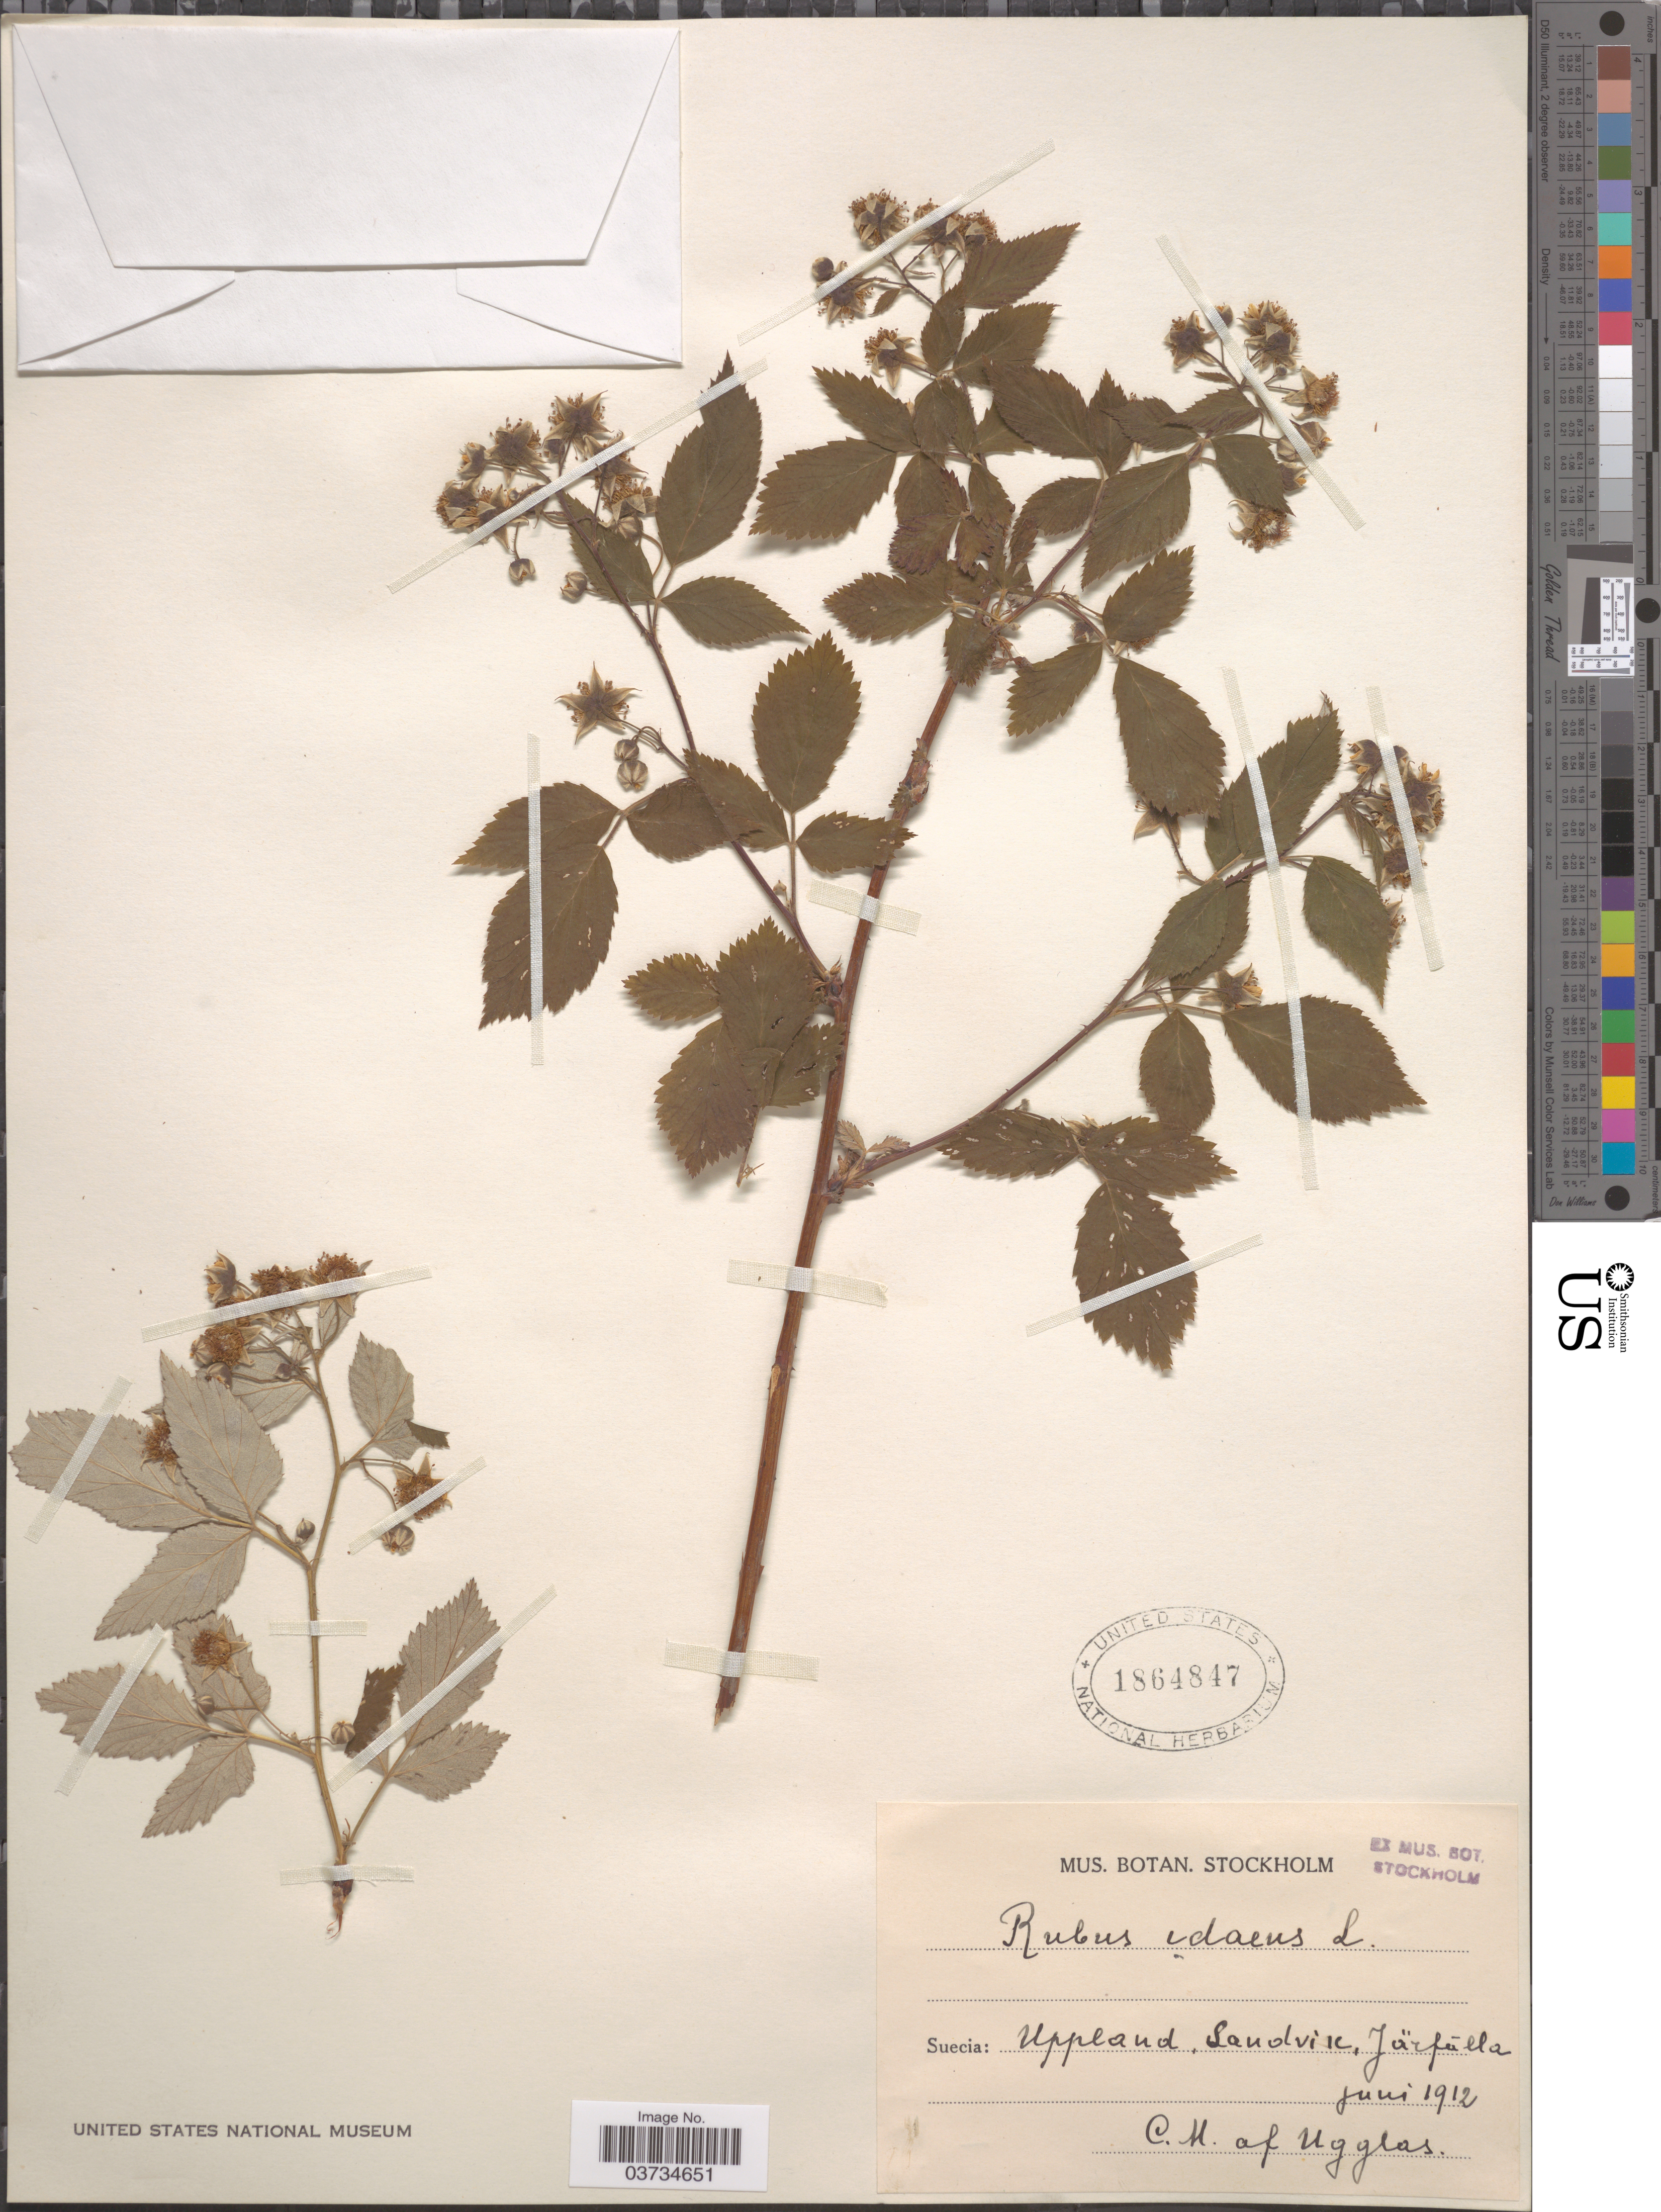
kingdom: Plantae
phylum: Tracheophyta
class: Magnoliopsida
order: Rosales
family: Rosaceae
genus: Rubus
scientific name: Rubus idaeus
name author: L.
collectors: C. Af Ugglas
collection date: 1912-06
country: Sweden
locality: Suecia: Uppland, Sandvik, Järfalla.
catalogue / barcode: US 1864847